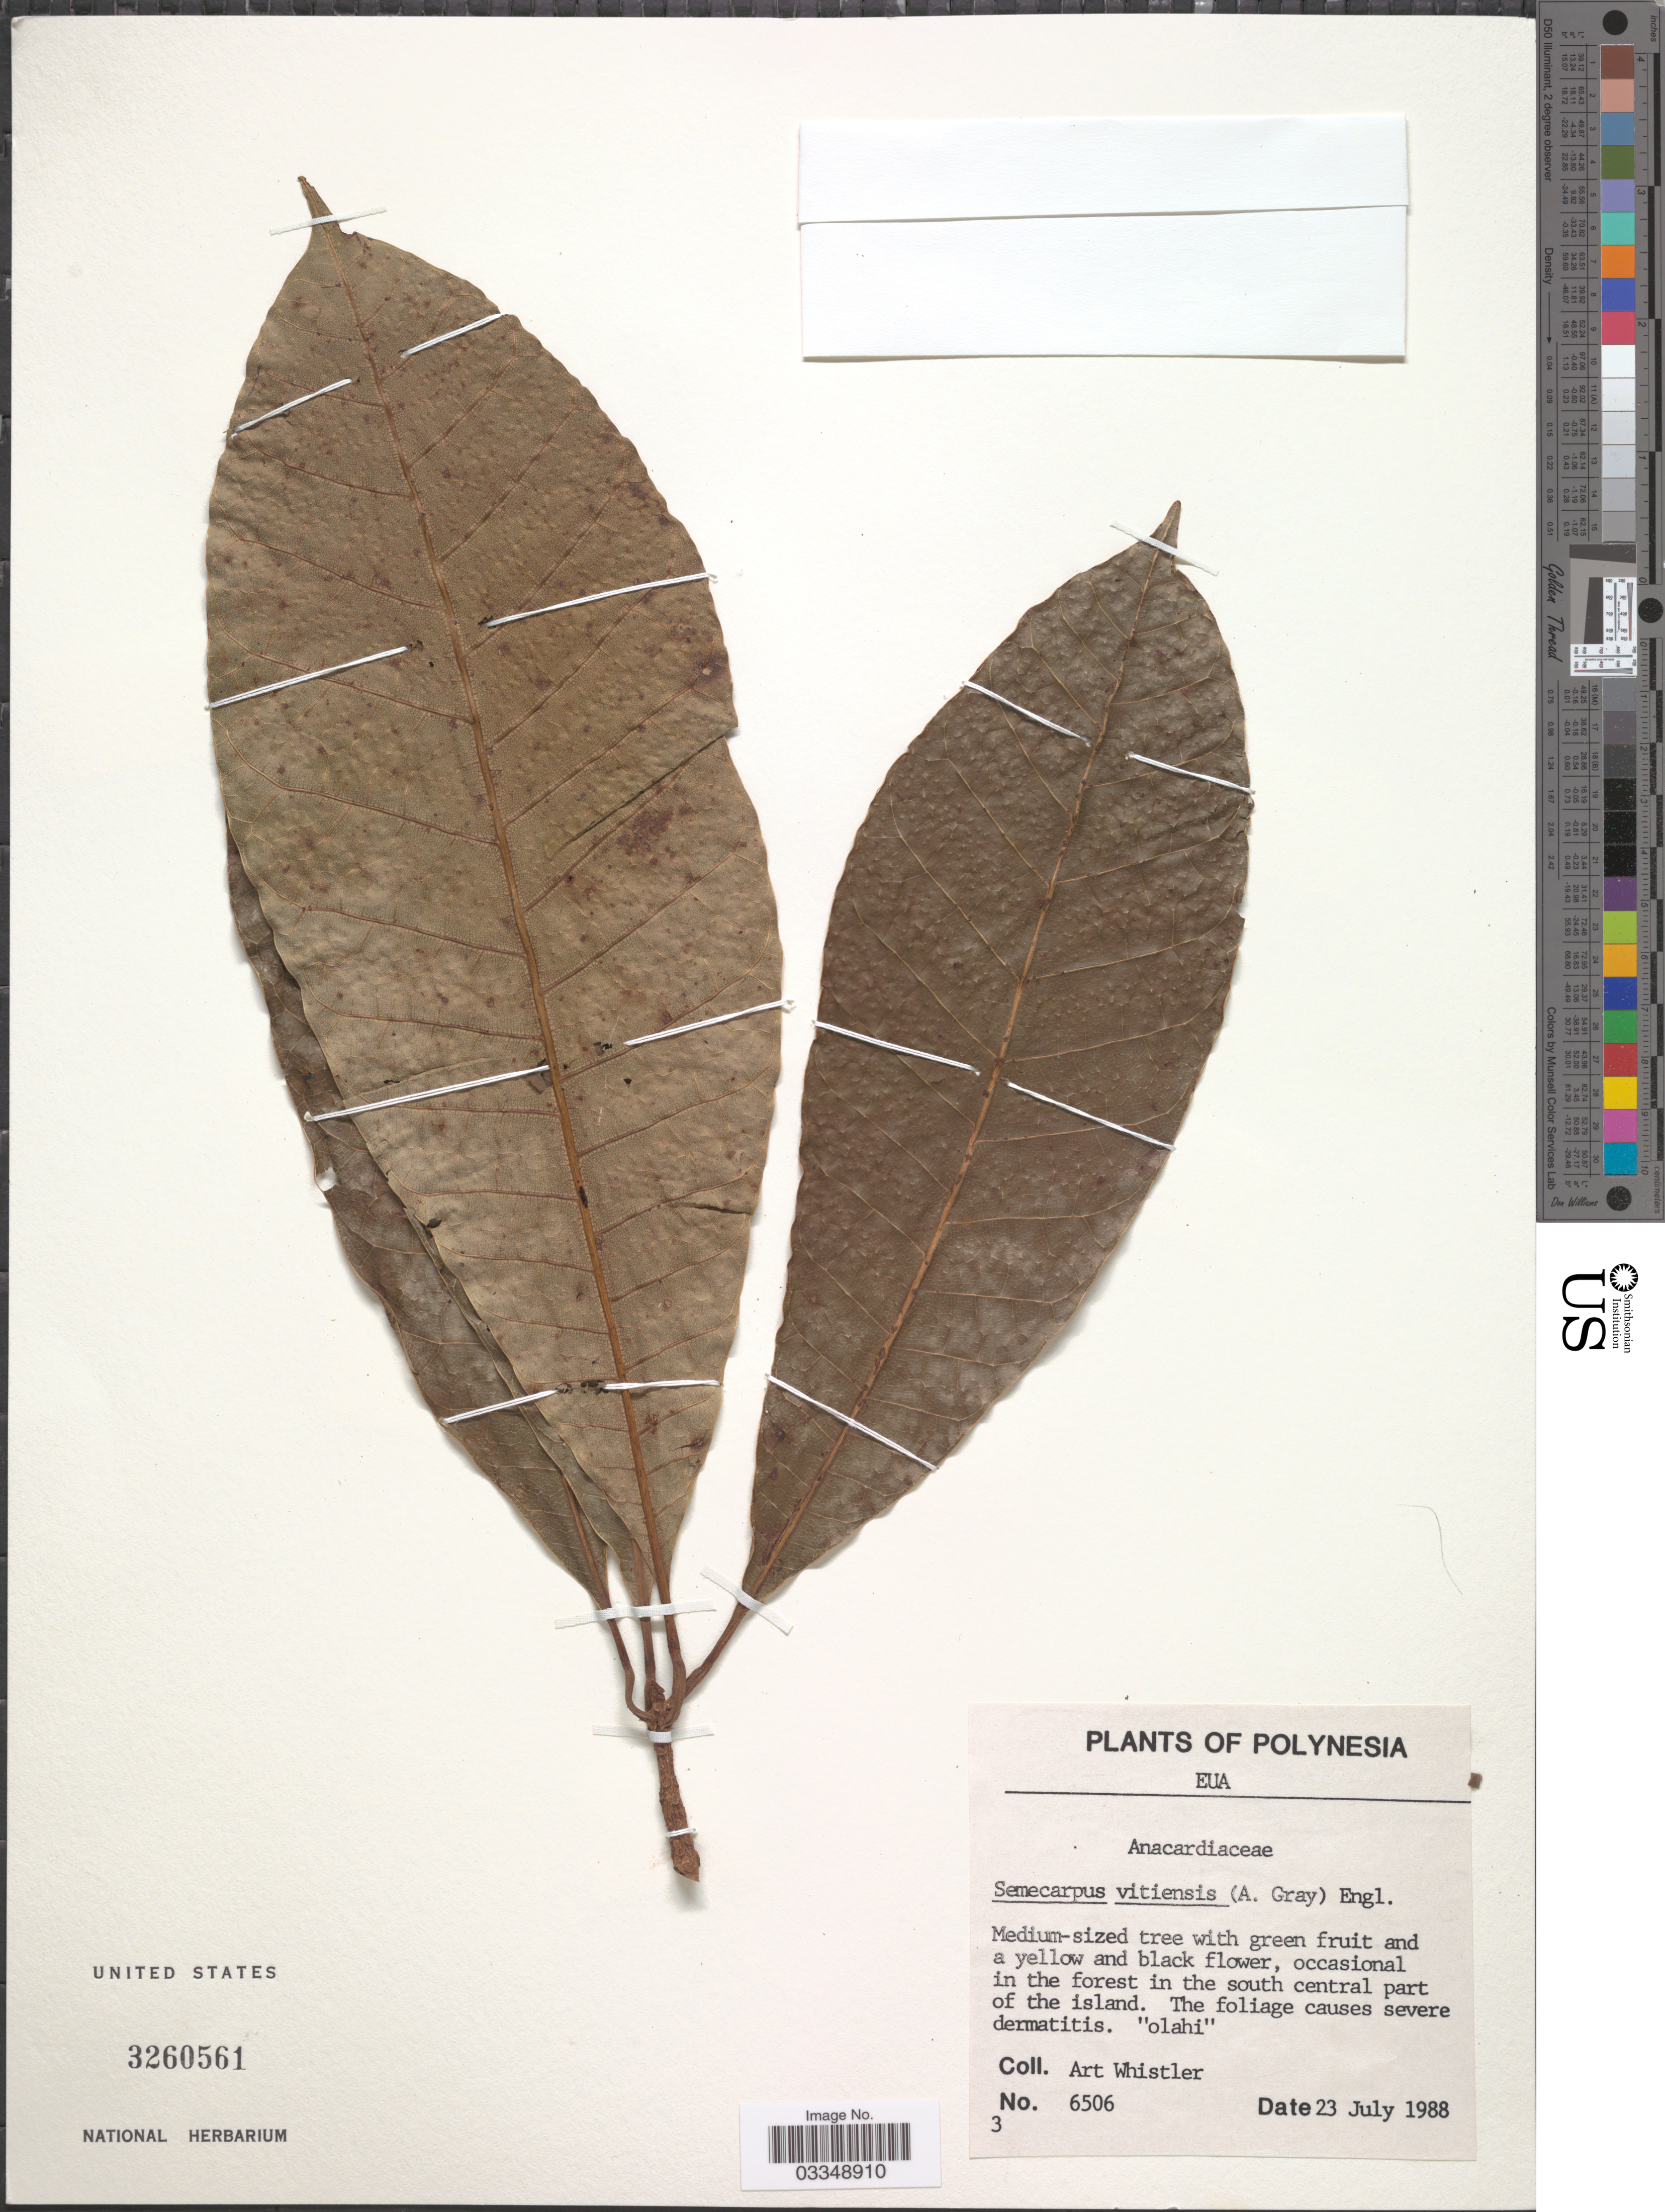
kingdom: Plantae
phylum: Tracheophyta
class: Magnoliopsida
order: Sapindales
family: Anacardiaceae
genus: Semecarpus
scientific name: Semecarpus vitiensis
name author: (A. Gray) Engl.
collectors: A. Whistler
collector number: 6506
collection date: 1988-07-23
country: Tonga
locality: Polynesia. Eua. In the south central part of the island.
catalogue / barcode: US 3260561